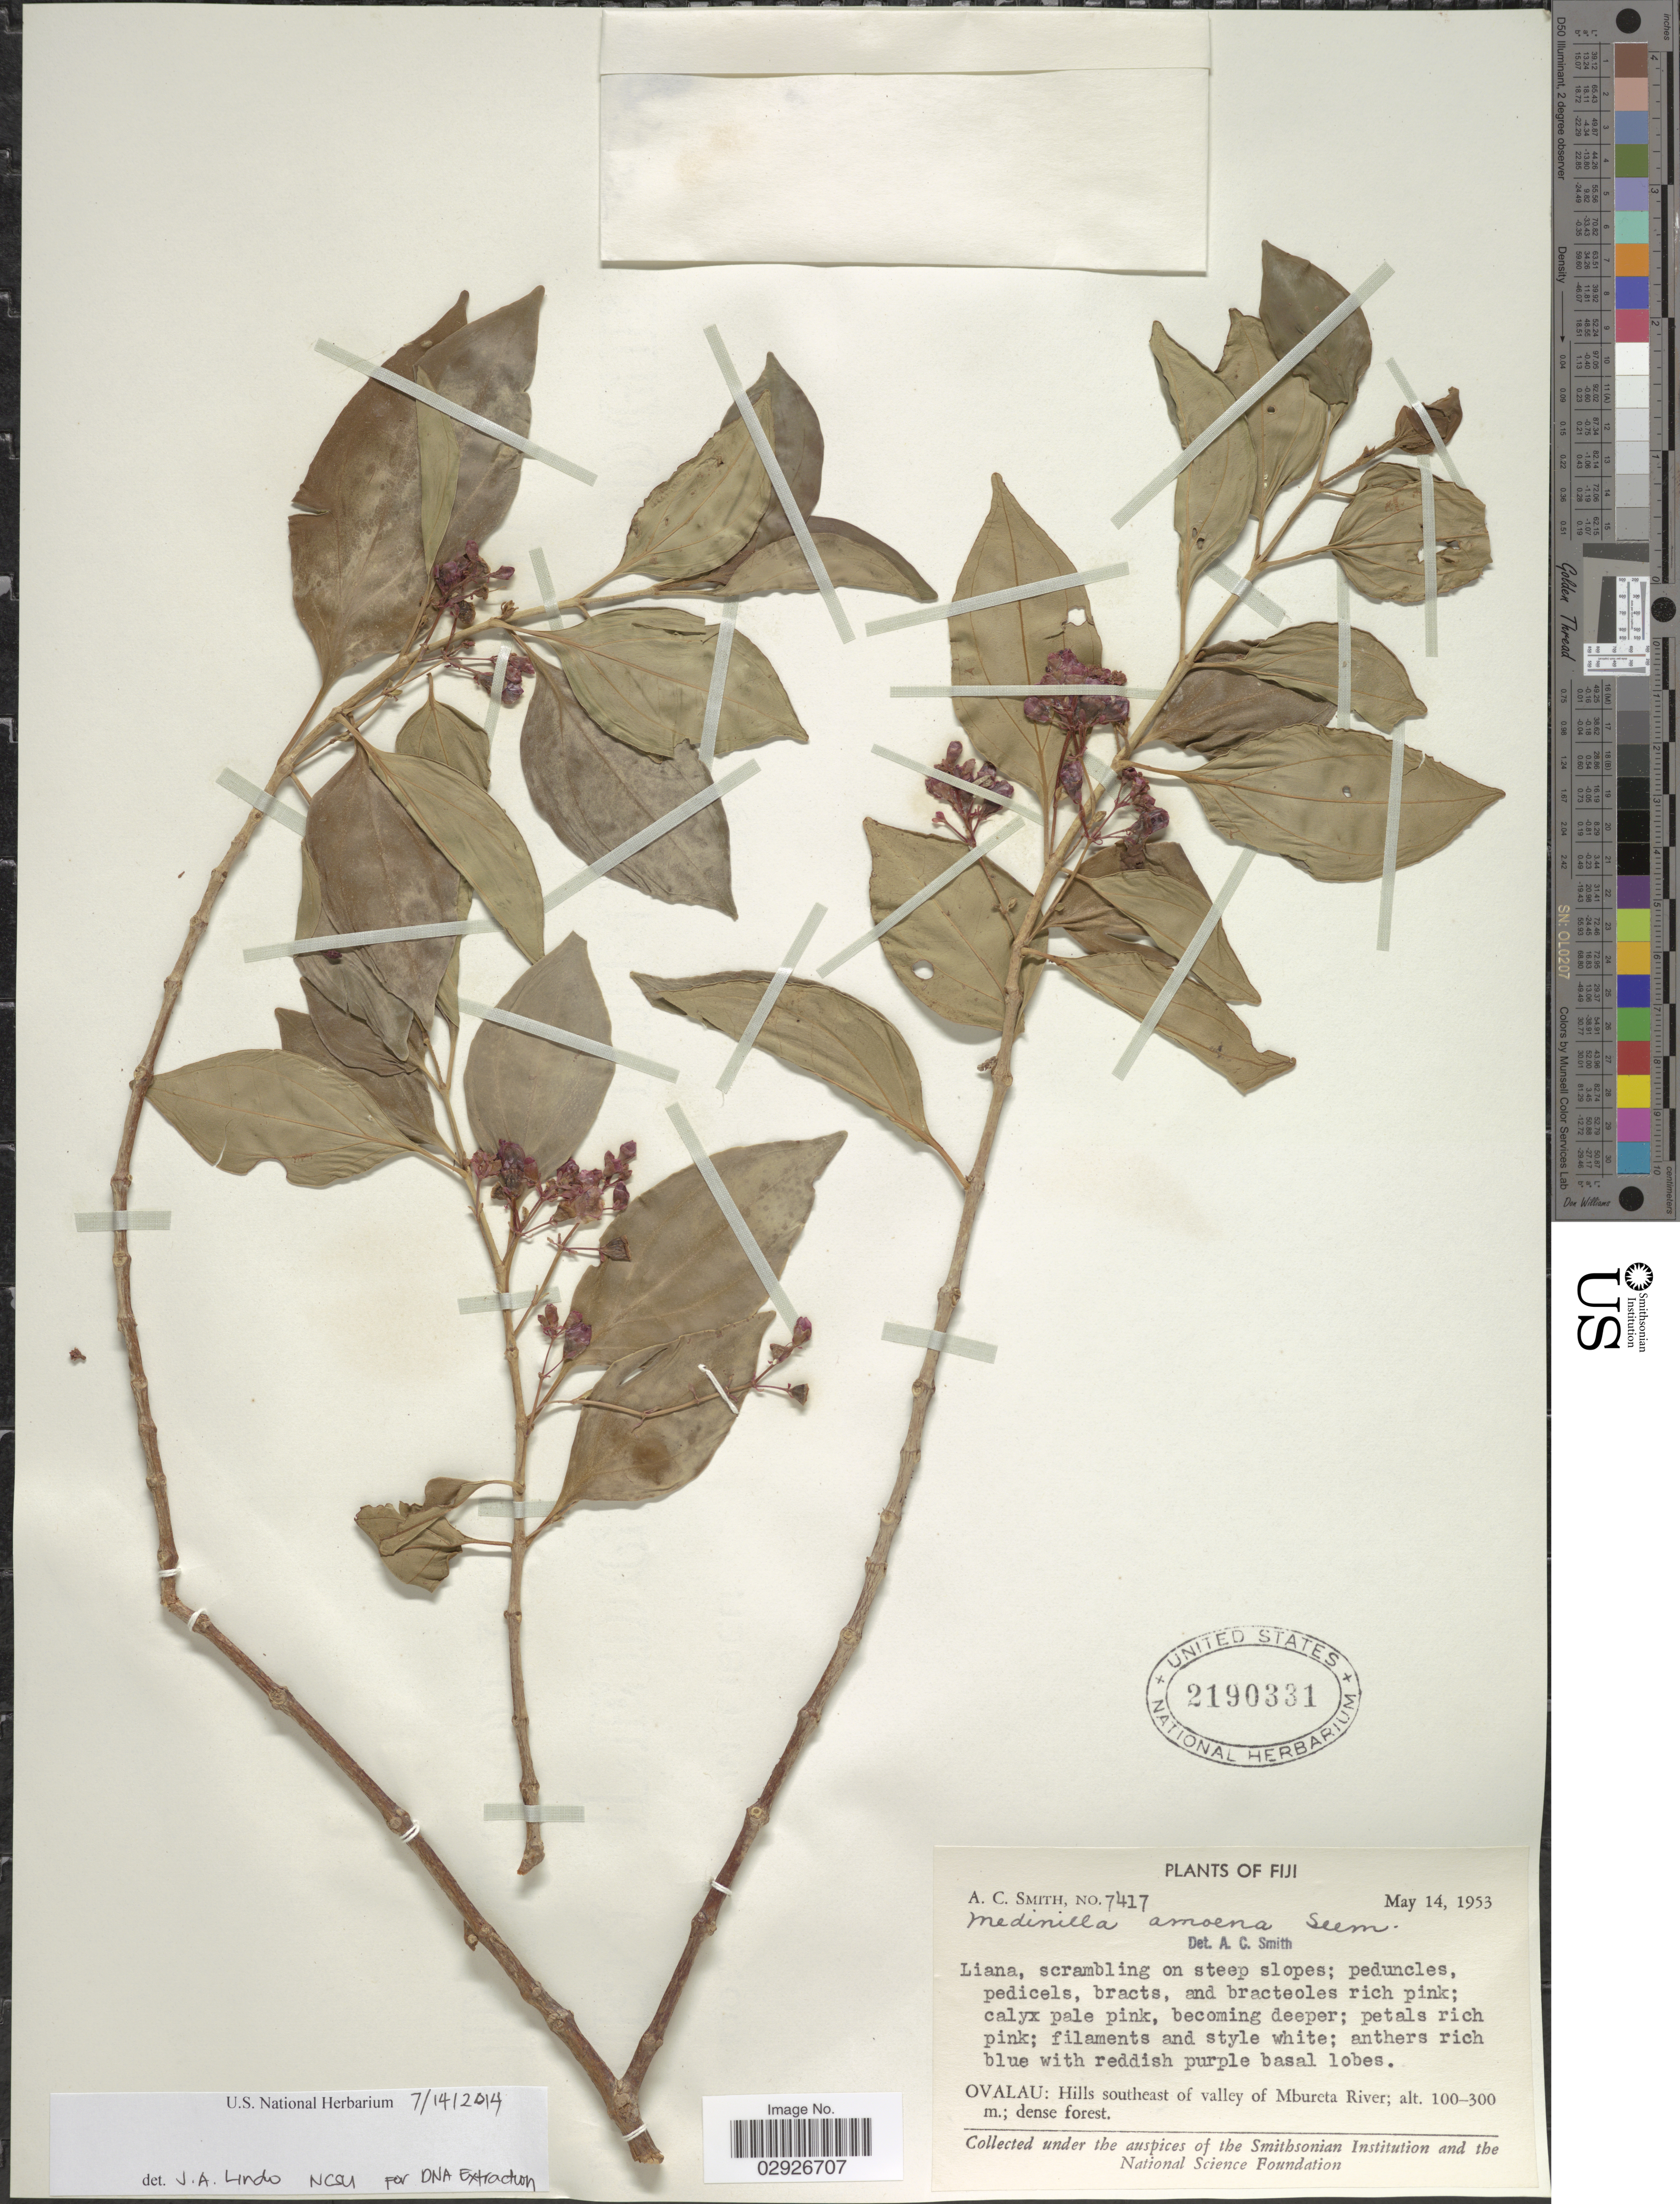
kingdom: Plantae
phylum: Tracheophyta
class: Magnoliopsida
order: Myrtales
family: Melastomataceae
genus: Medinilla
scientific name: Medinilla amoena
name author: Seem.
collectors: A. C. Smith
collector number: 7417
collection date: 1953-05-14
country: Fiji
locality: Ovalau: Hills southeast of valley of Mbureta River.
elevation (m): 100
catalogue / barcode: US 2190331